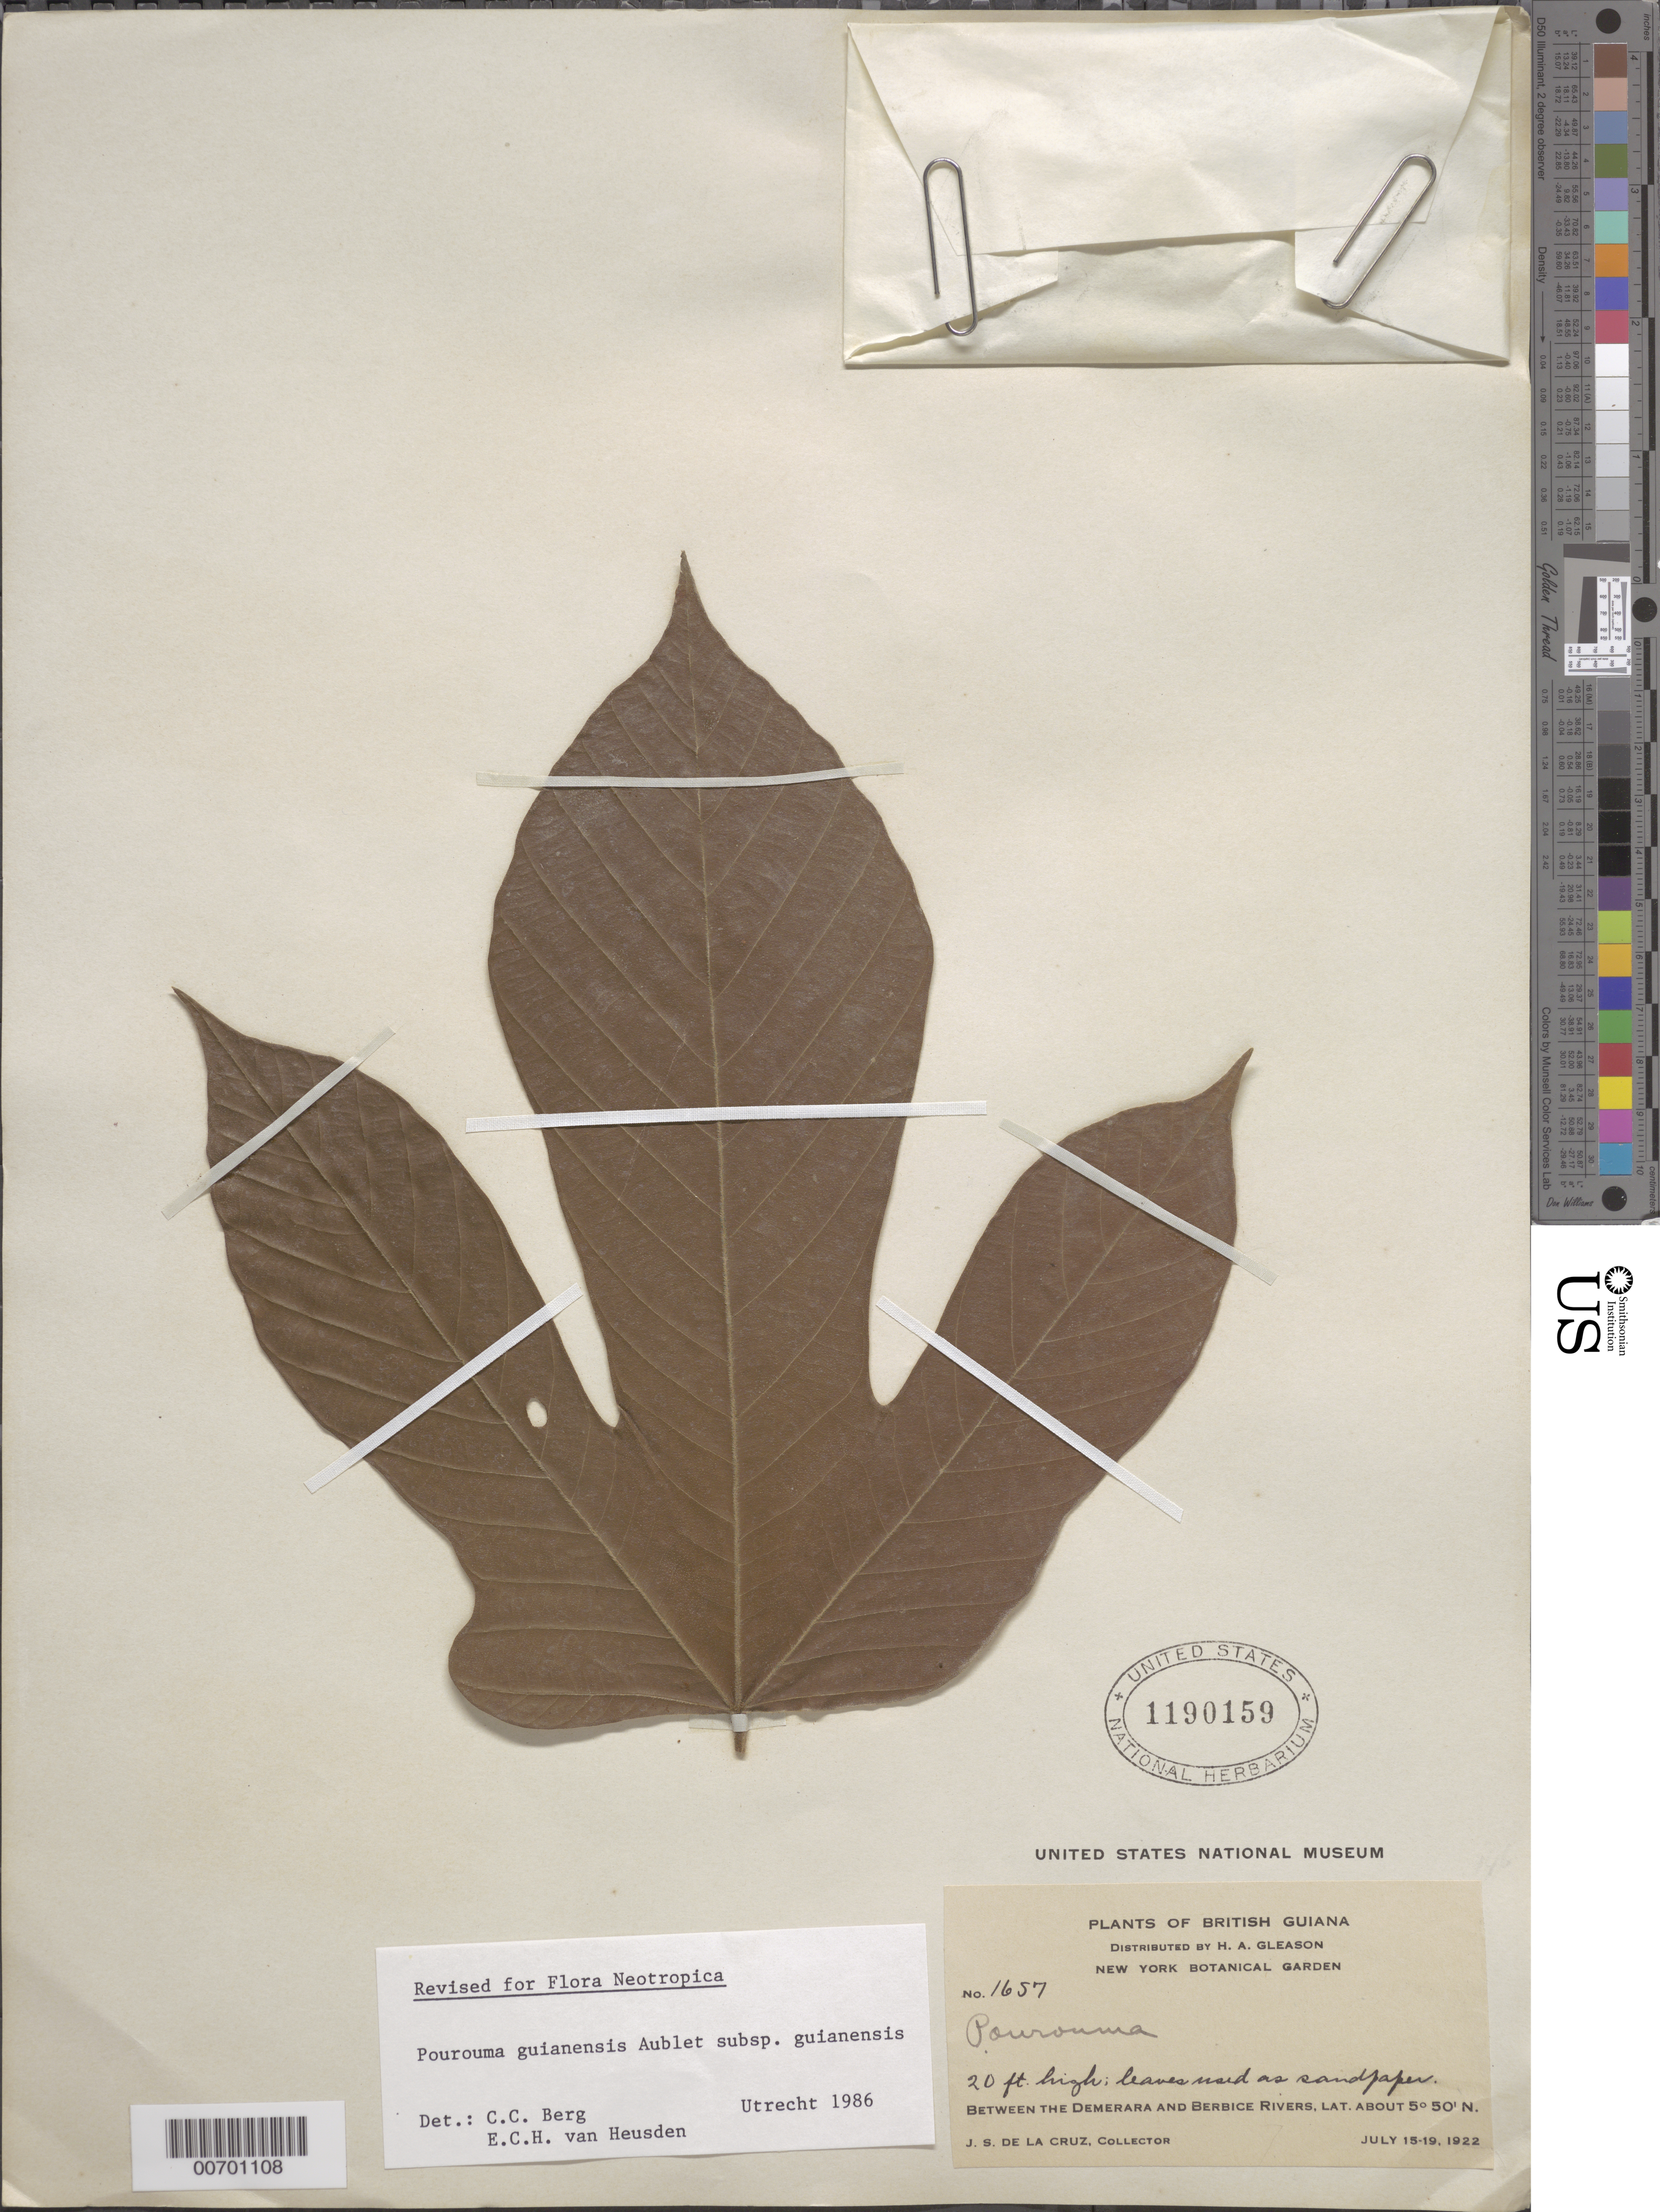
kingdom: Plantae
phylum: Tracheophyta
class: Magnoliopsida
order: Rosales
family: Urticaceae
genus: Pourouma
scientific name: Pourouma guianensis subsp. guianensis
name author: Aubl.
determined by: Berg, C. C.; Heusden, E. C.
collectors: J. S. de la Cruz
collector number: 1657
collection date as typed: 15-Jul-22 to 19-Jul-22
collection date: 1922-07-15/1922-07-19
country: Guyana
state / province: U. Demerara-Berbice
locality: Demerara River to the Berbice River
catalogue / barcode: US 1190159